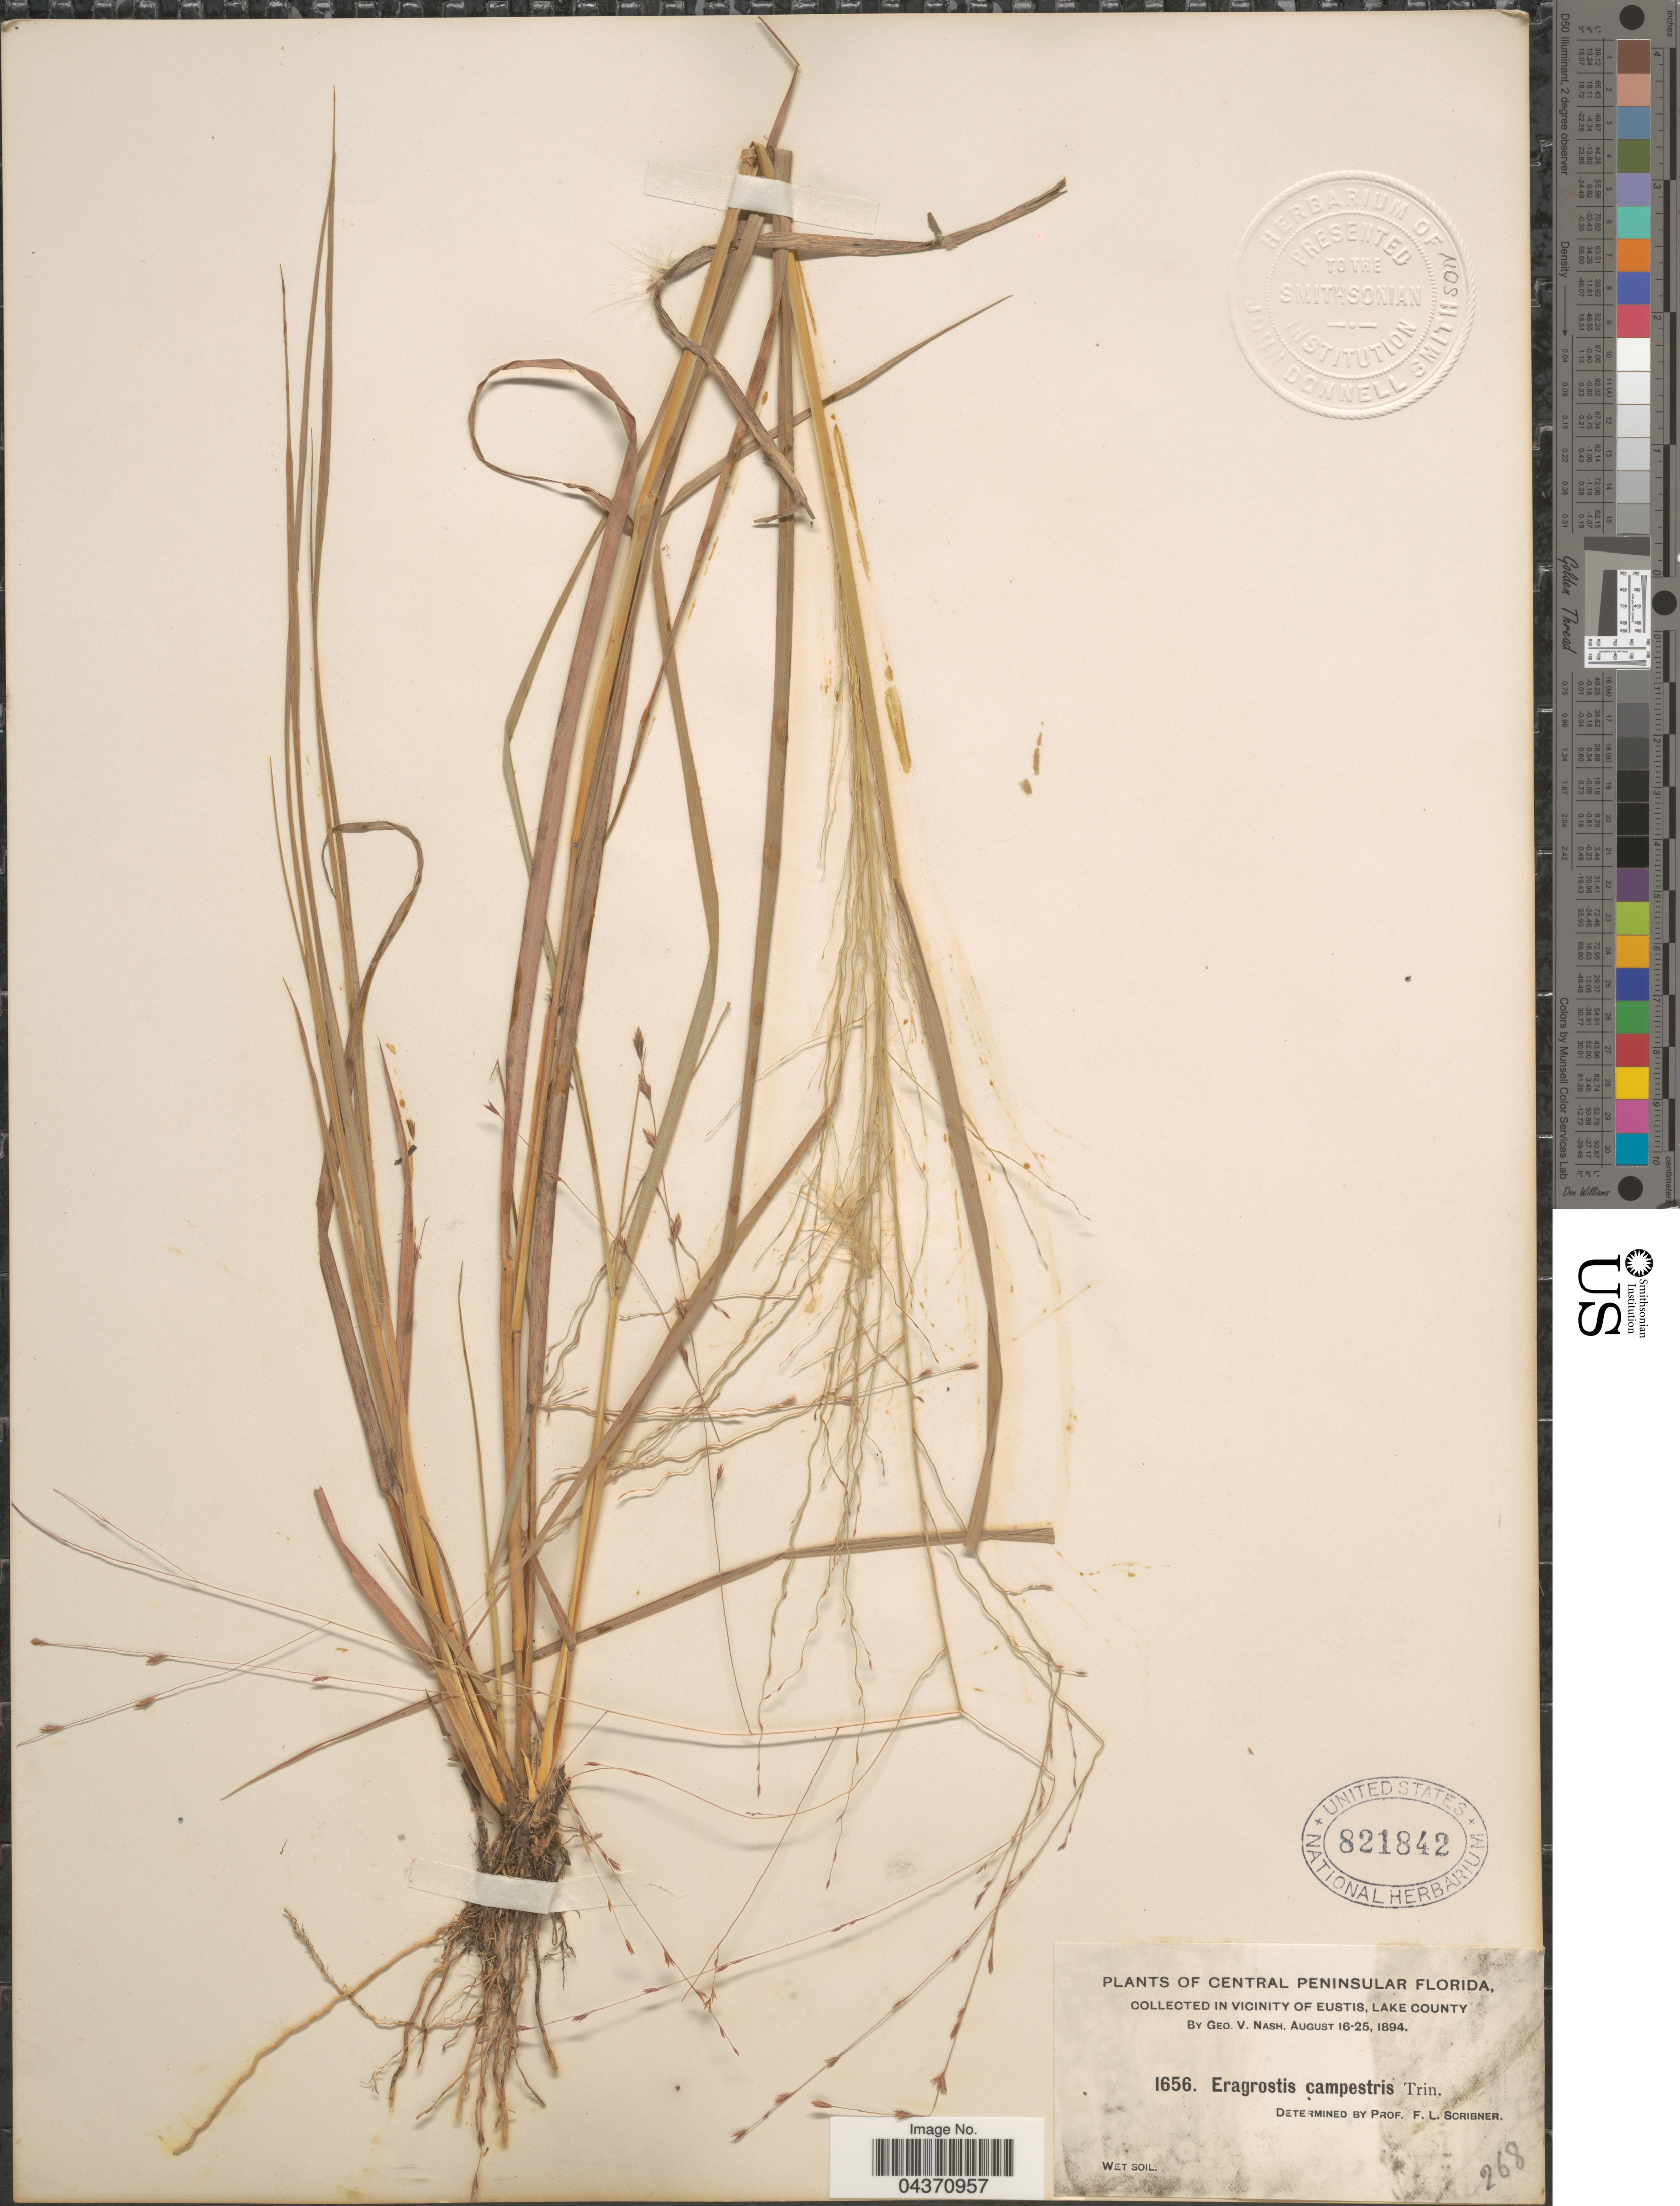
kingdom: Plantae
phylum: Tracheophyta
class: Liliopsida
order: Poales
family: Poaceae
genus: Eragrostis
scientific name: Eragrostis refracta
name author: (Muhl.) Scribn.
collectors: G. V. Nash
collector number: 1656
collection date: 1894-08-16/1894-08-25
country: United States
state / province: Florida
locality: Central Peninsular Florida, in vicinity of Eustis, Lake County.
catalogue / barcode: US 821842